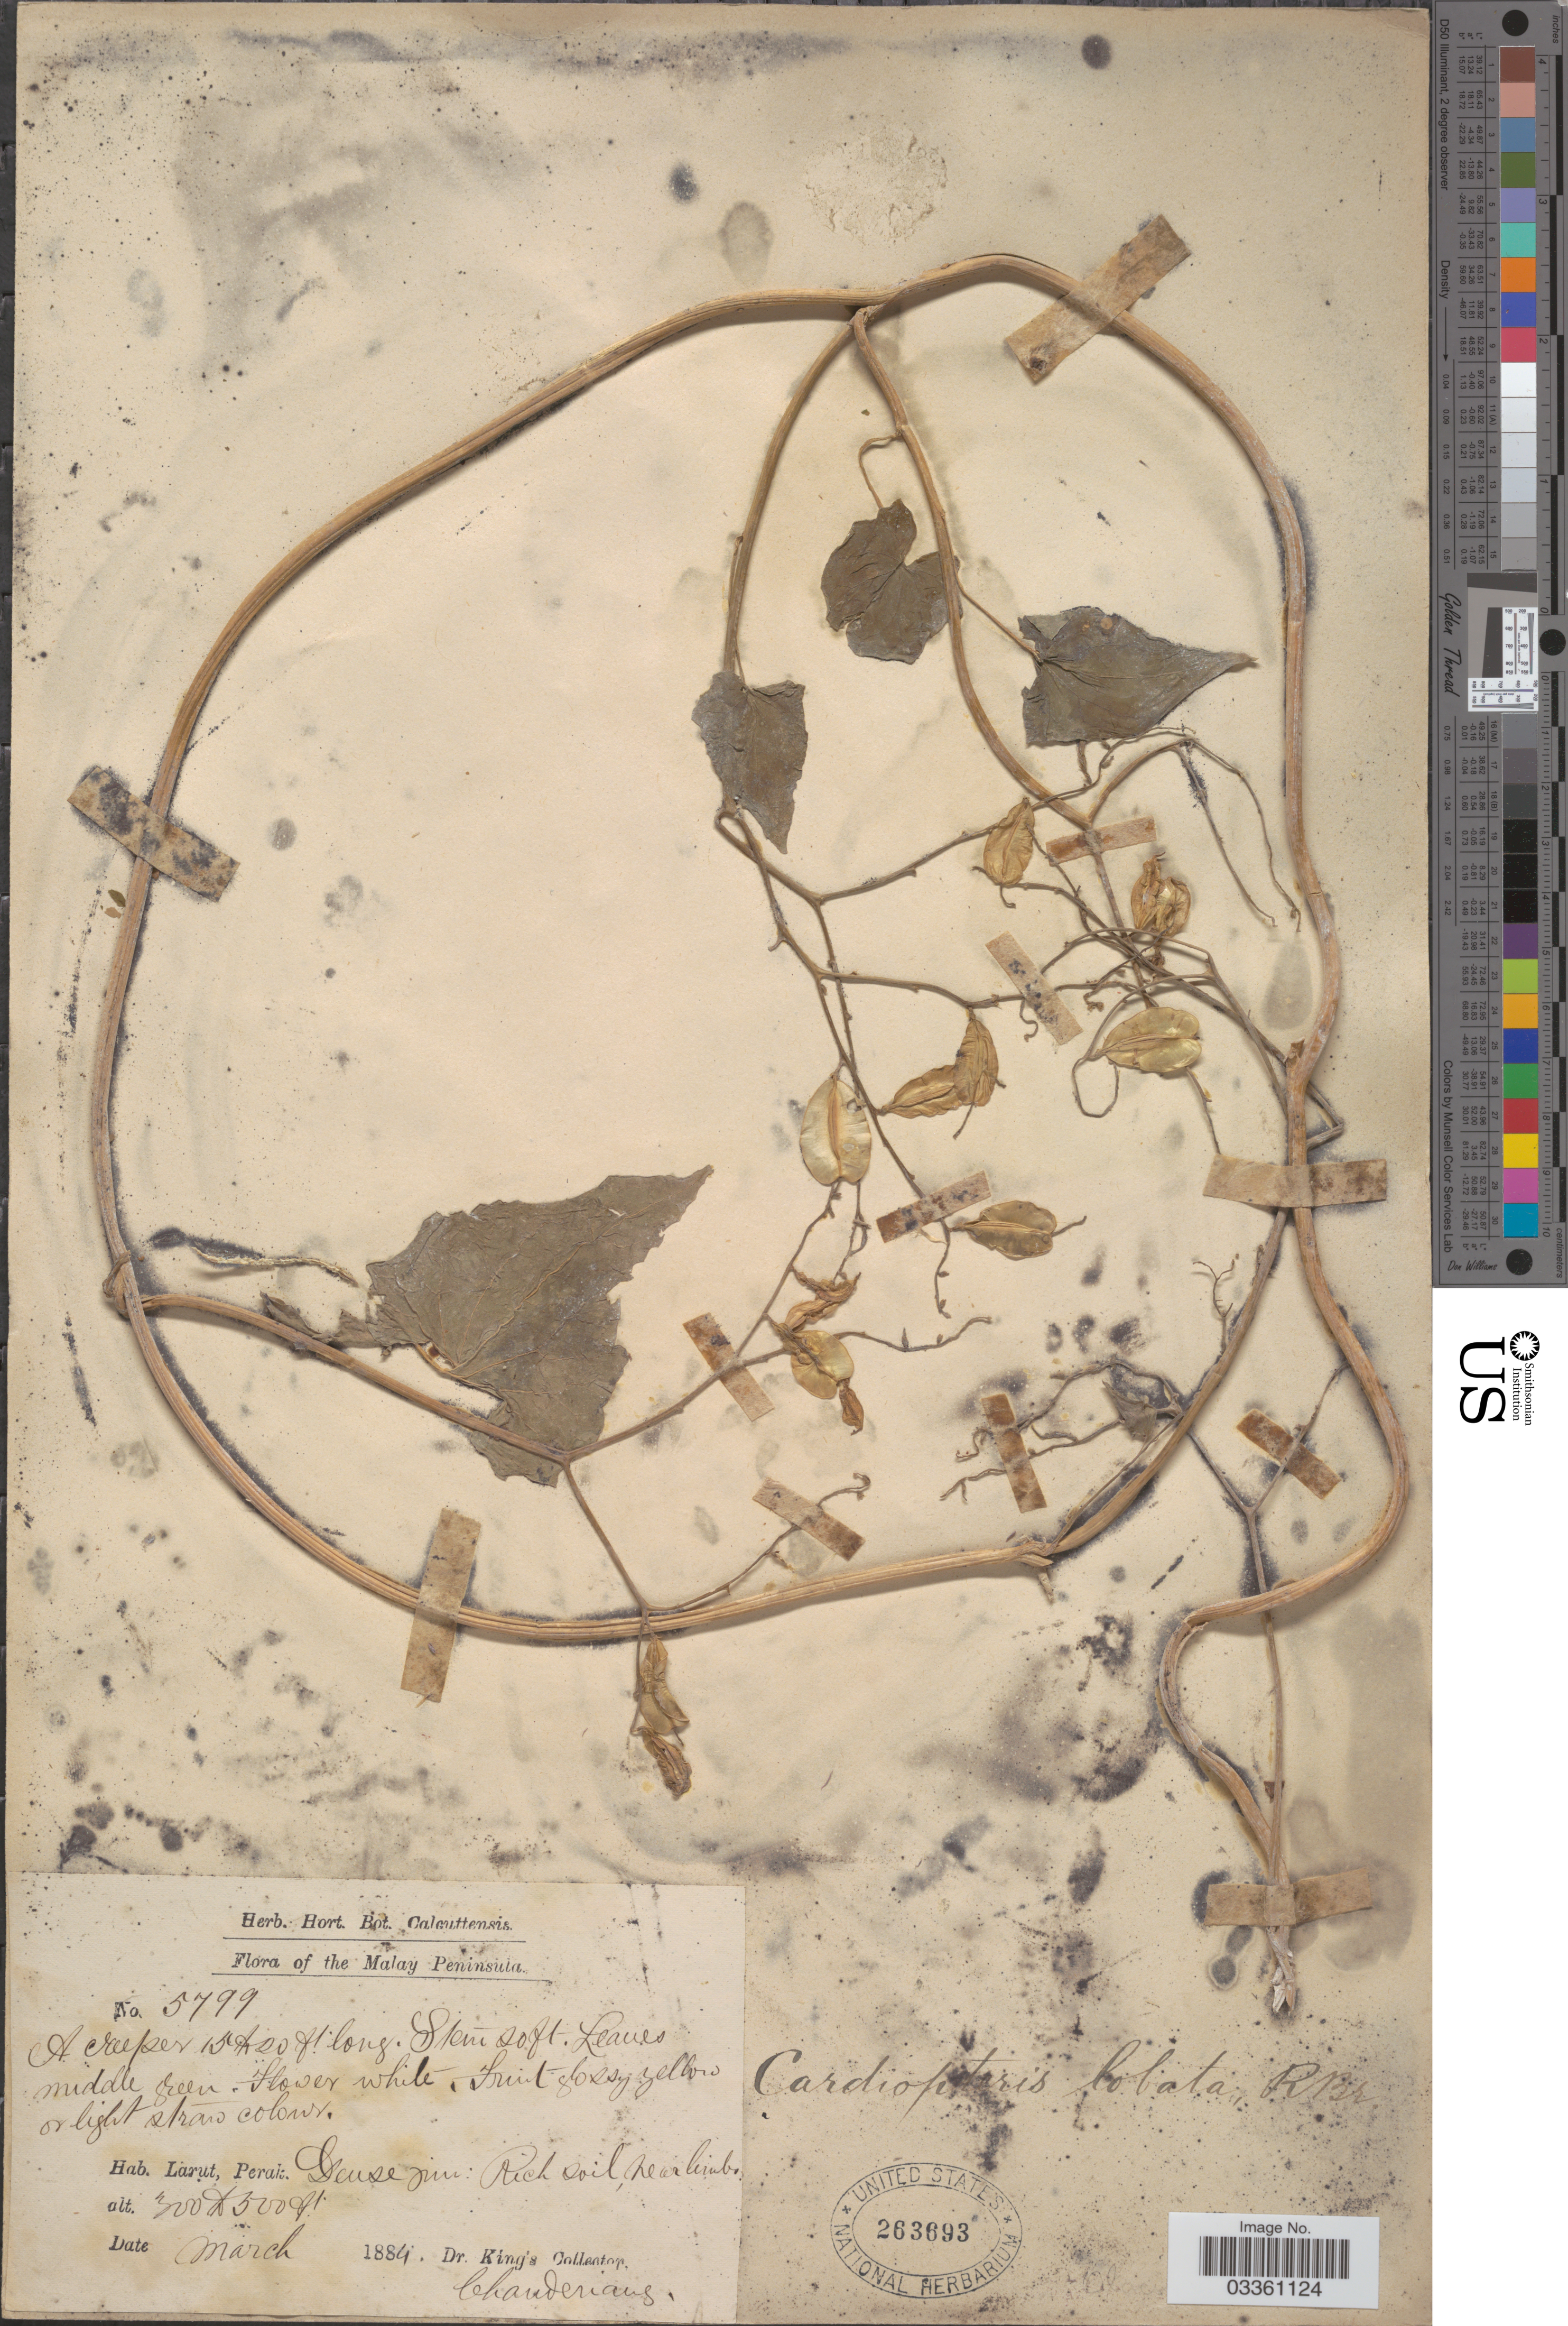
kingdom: Plantae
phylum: Tracheophyta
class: Magnoliopsida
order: Cardiopteridales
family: Cardiopteridaceae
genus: Cardiopteris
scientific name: Cardiopteris lobata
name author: Wall.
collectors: Dr. King's collector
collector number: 5799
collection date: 1884-03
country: Malaysia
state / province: Perak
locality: Malay Peninsula. Larut. Dense jun. Rich soil, near limbs. Chanderiang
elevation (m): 91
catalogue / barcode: US 263693